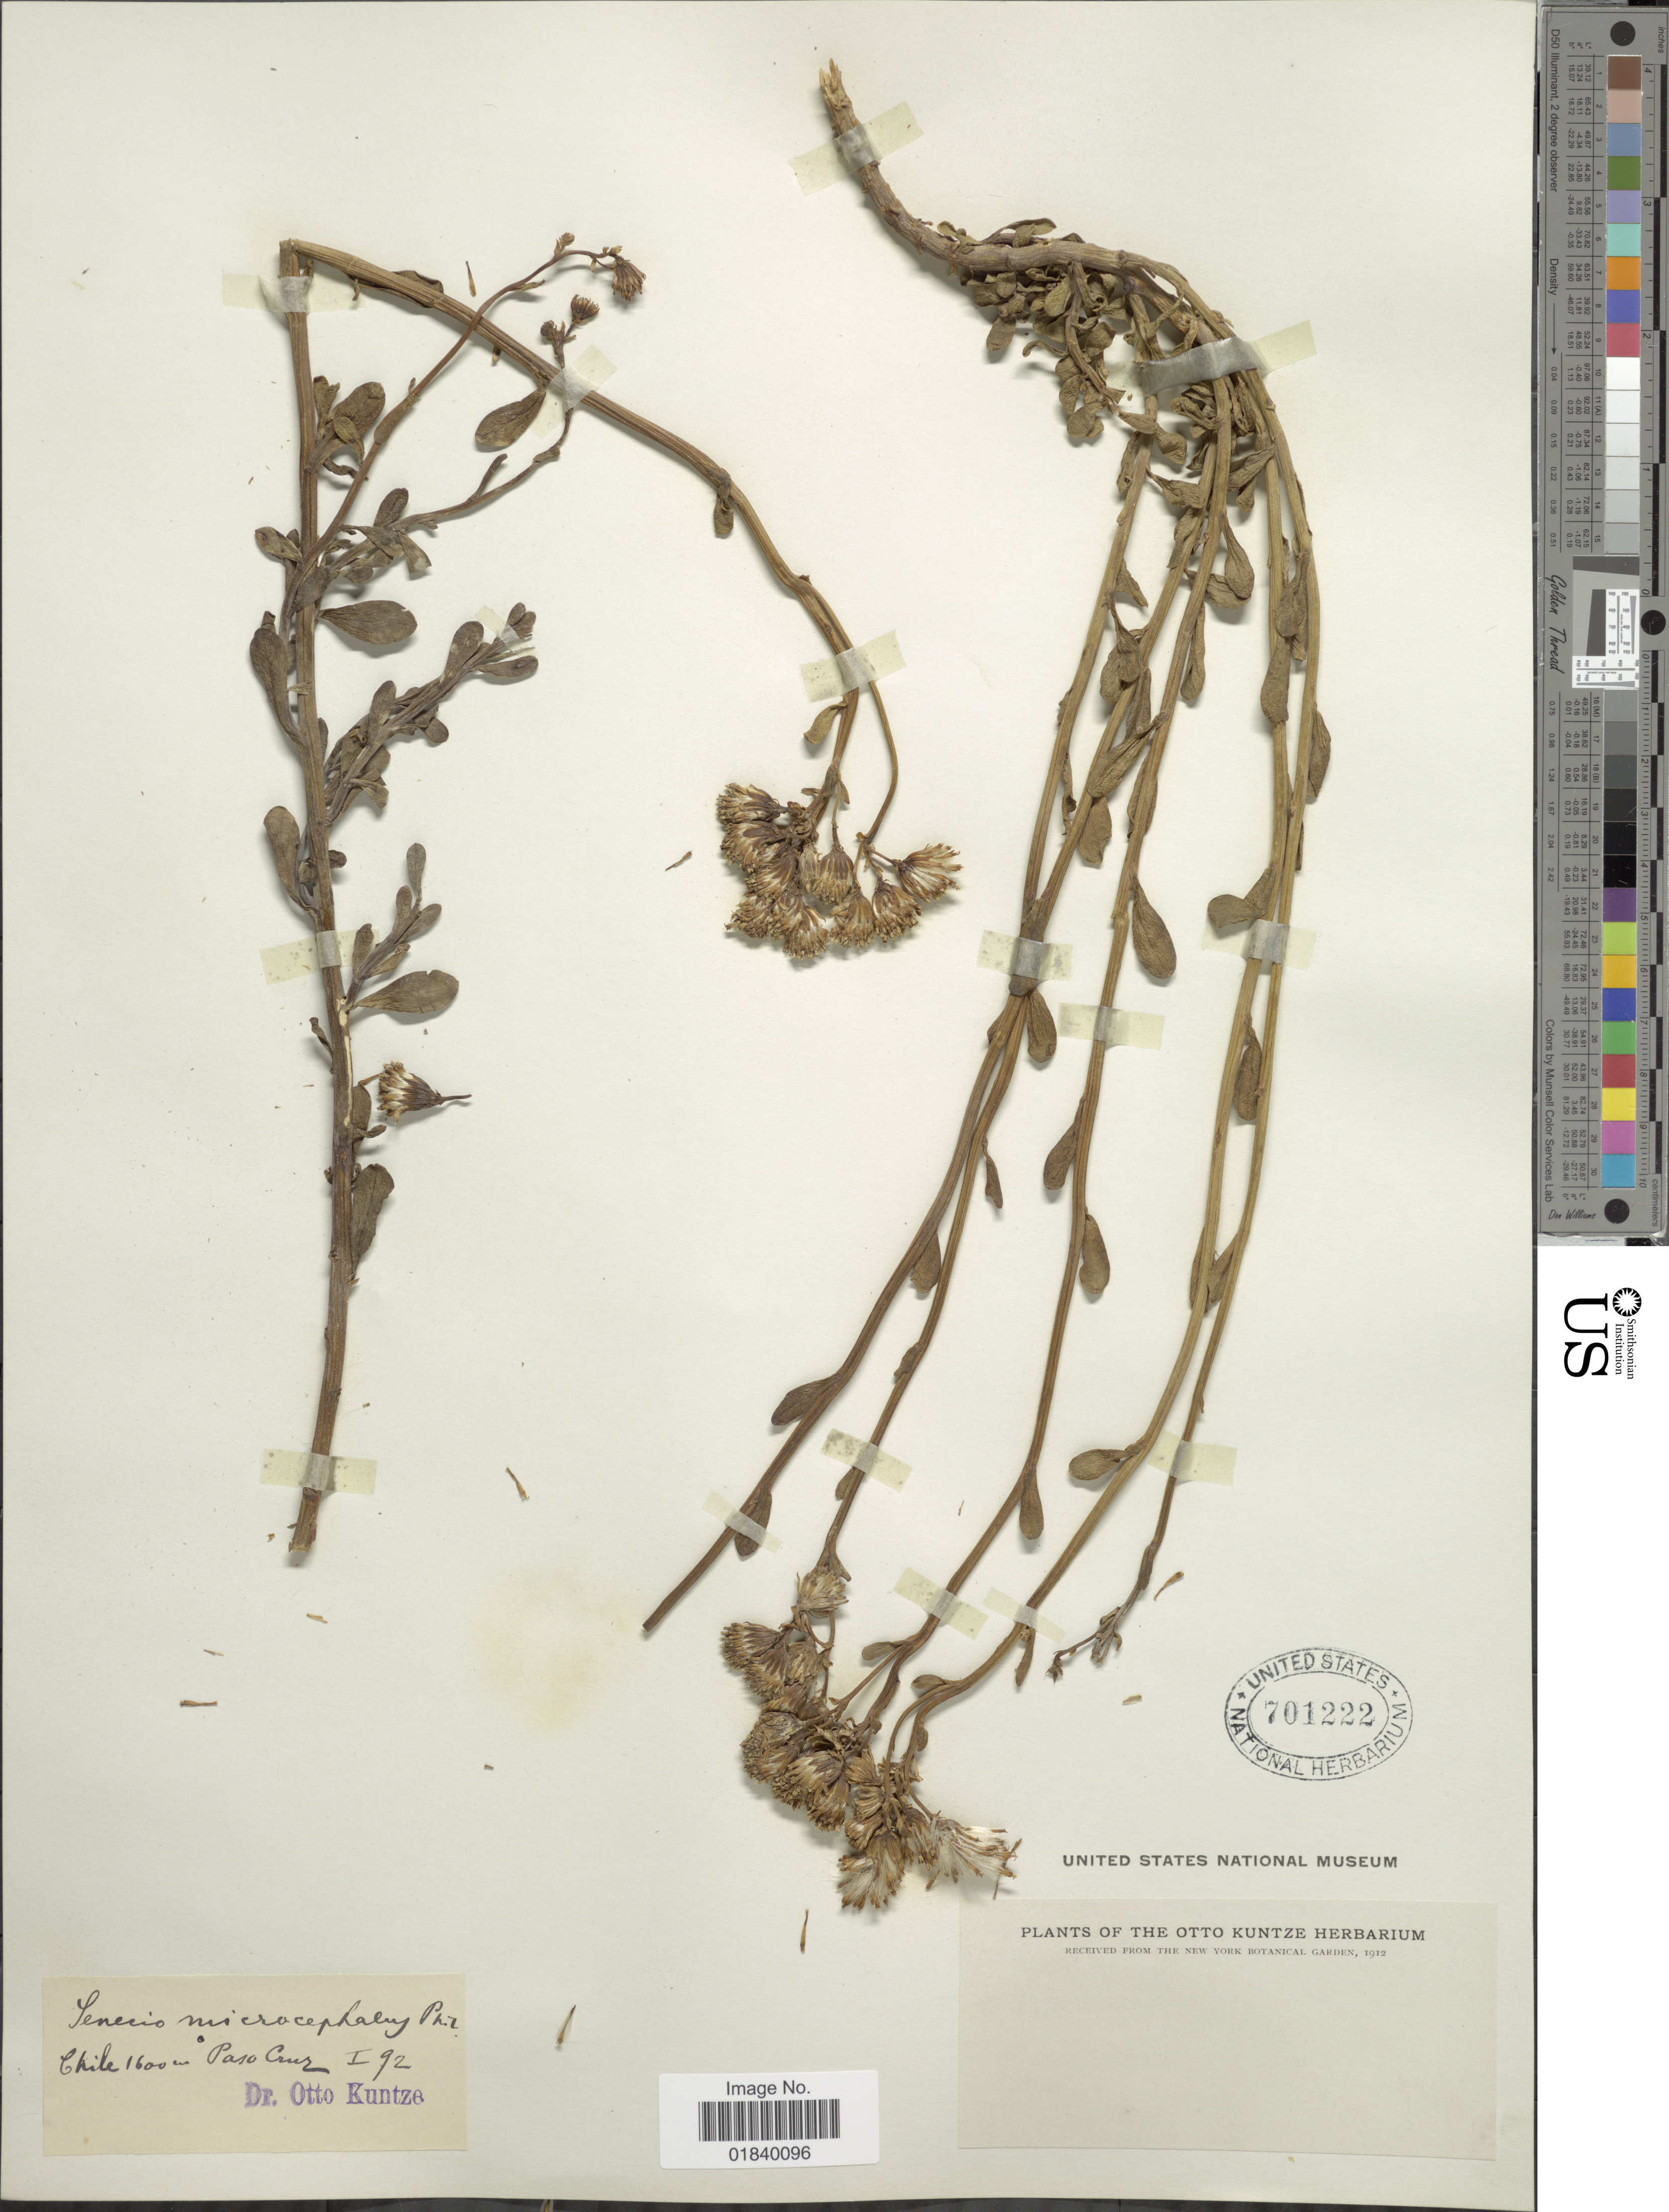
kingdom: Plantae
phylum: Tracheophyta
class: Magnoliopsida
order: Asterales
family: Asteraceae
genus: Senecio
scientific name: Senecio microcephalus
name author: Phil.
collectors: C.E.O. Kuntze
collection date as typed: Transcribed d/m/y: /1/92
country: Chile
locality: Chile. Paso Cruz.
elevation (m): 1600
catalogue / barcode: US 701222